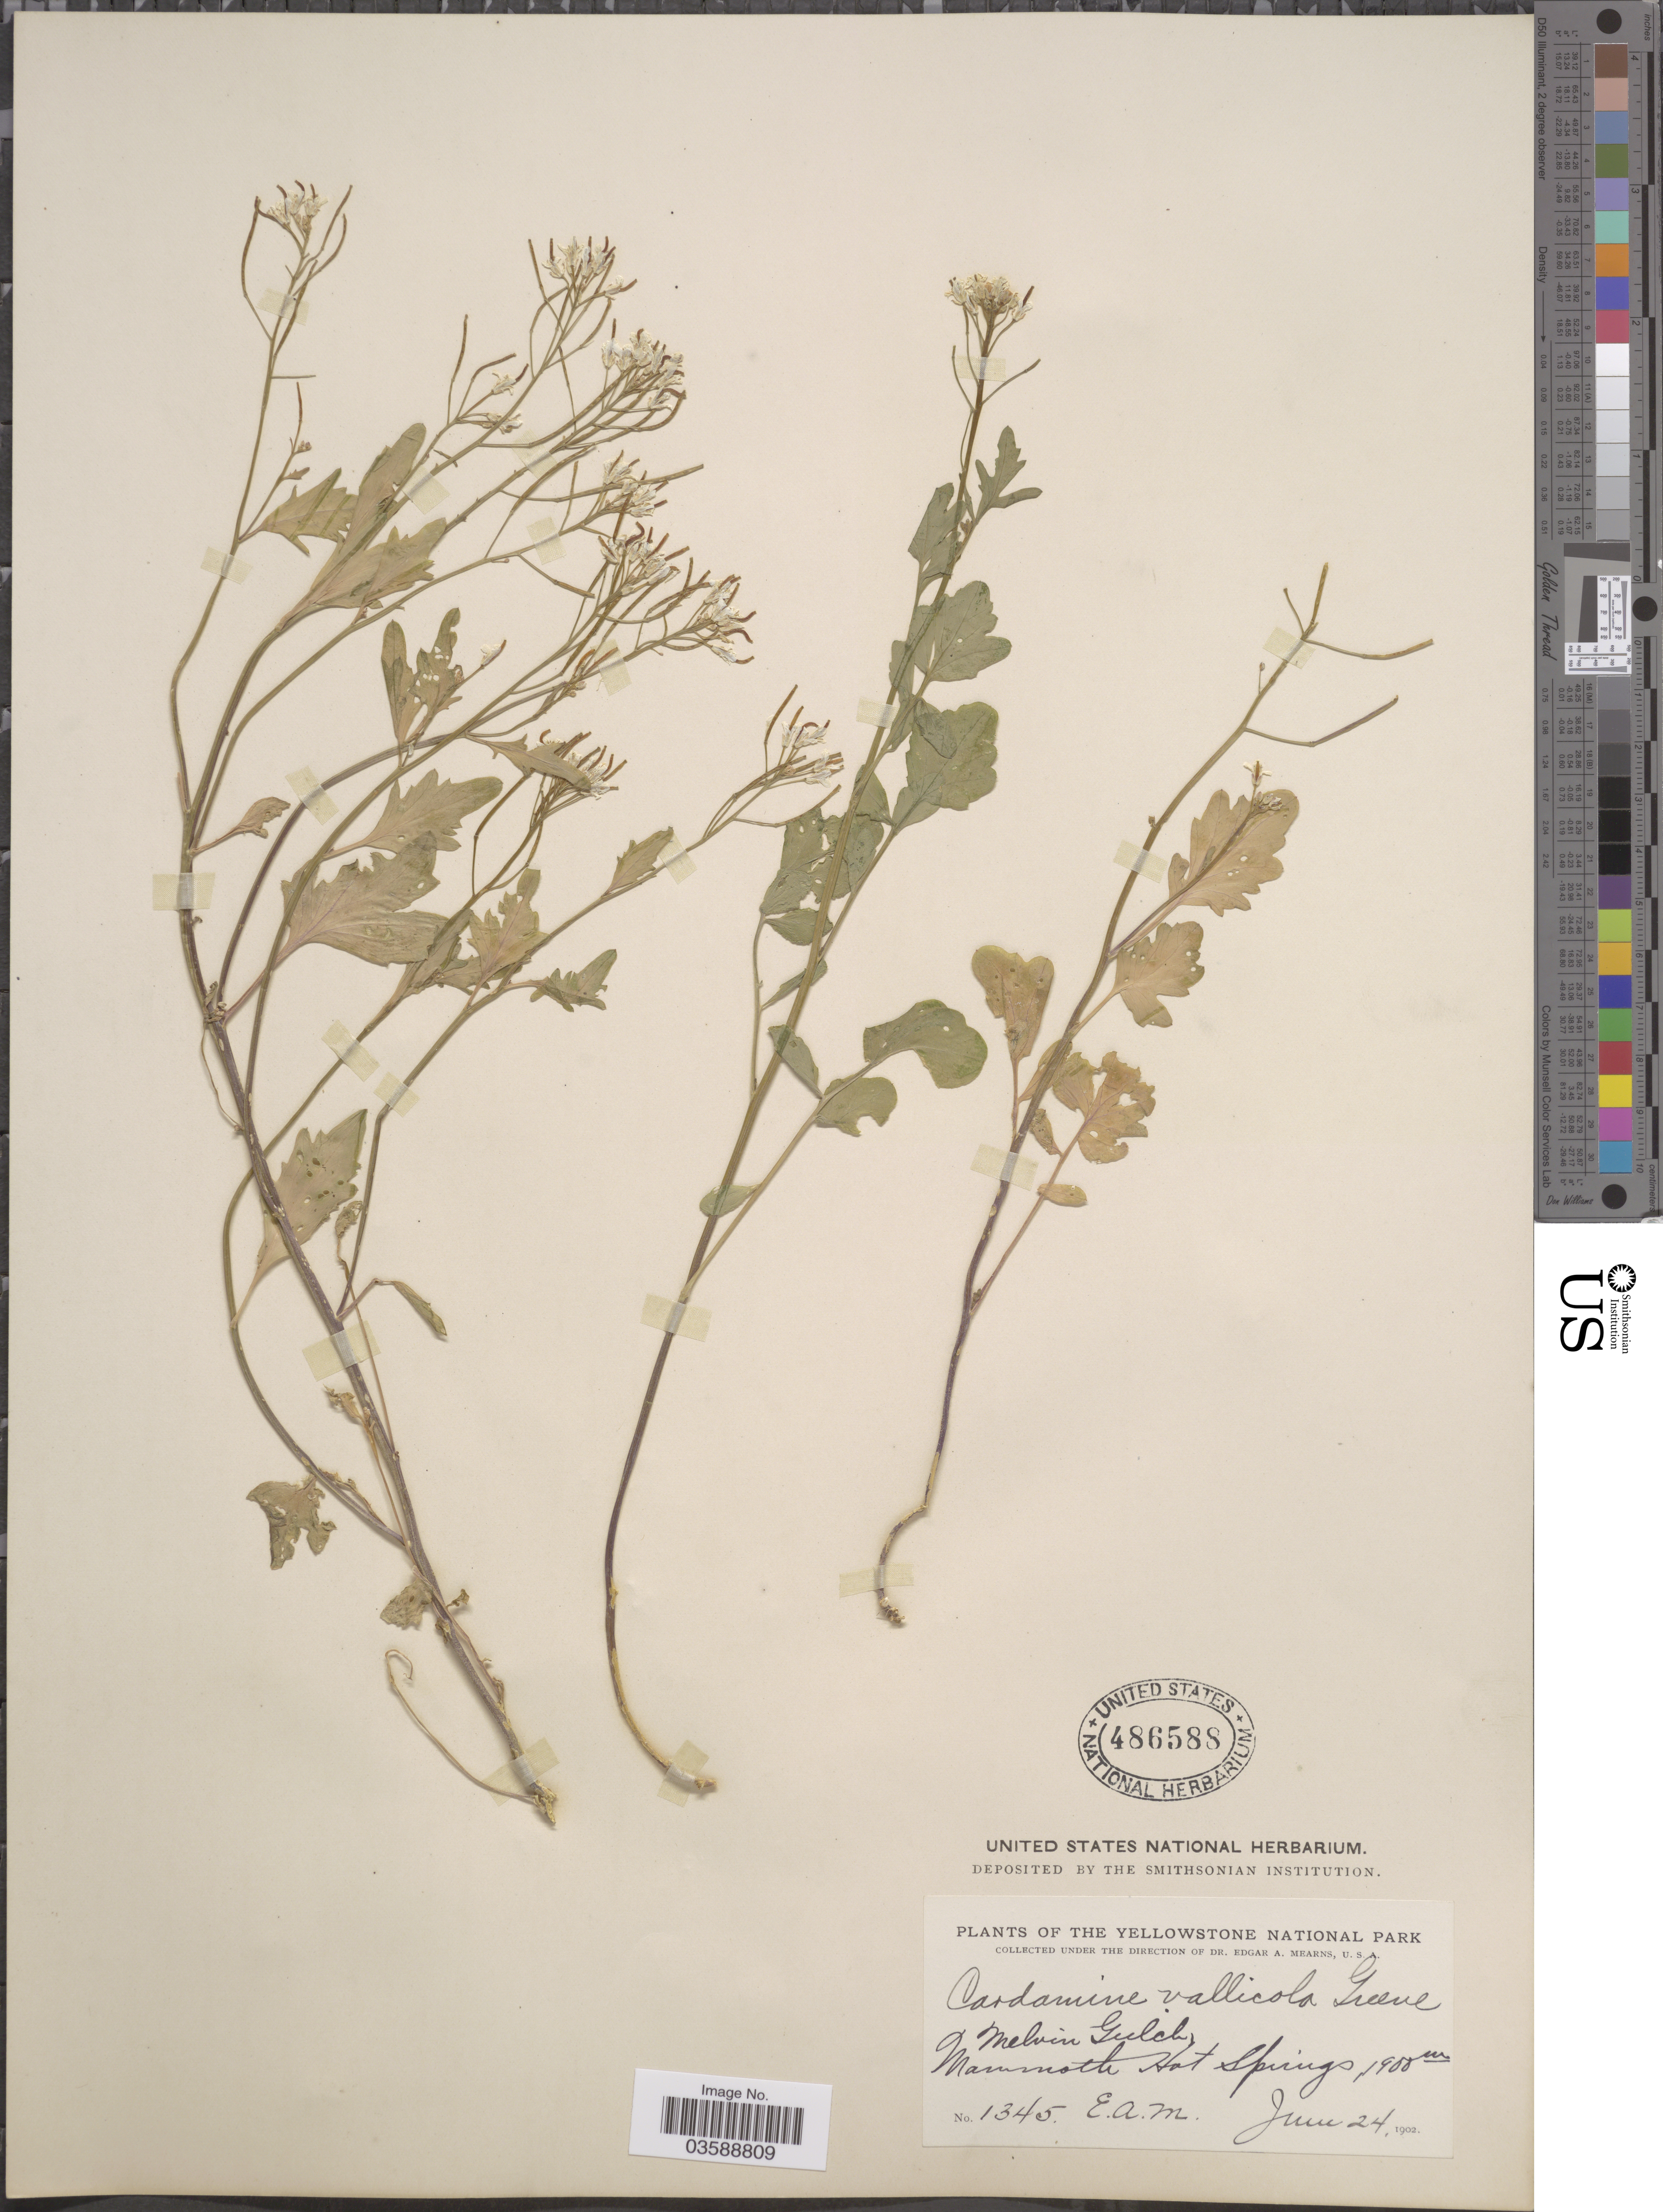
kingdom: Plantae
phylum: Tracheophyta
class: Magnoliopsida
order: Brassicales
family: Brassicaceae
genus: Cardamine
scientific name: Cardamine breweri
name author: S. Watson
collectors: E. A. Mearns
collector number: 1345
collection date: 1902-06-24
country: United States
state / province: Wyoming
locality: Yellowstone National Park. Melvin Gulch. Mammoth Hot Springs.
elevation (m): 1900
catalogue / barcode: US 486588